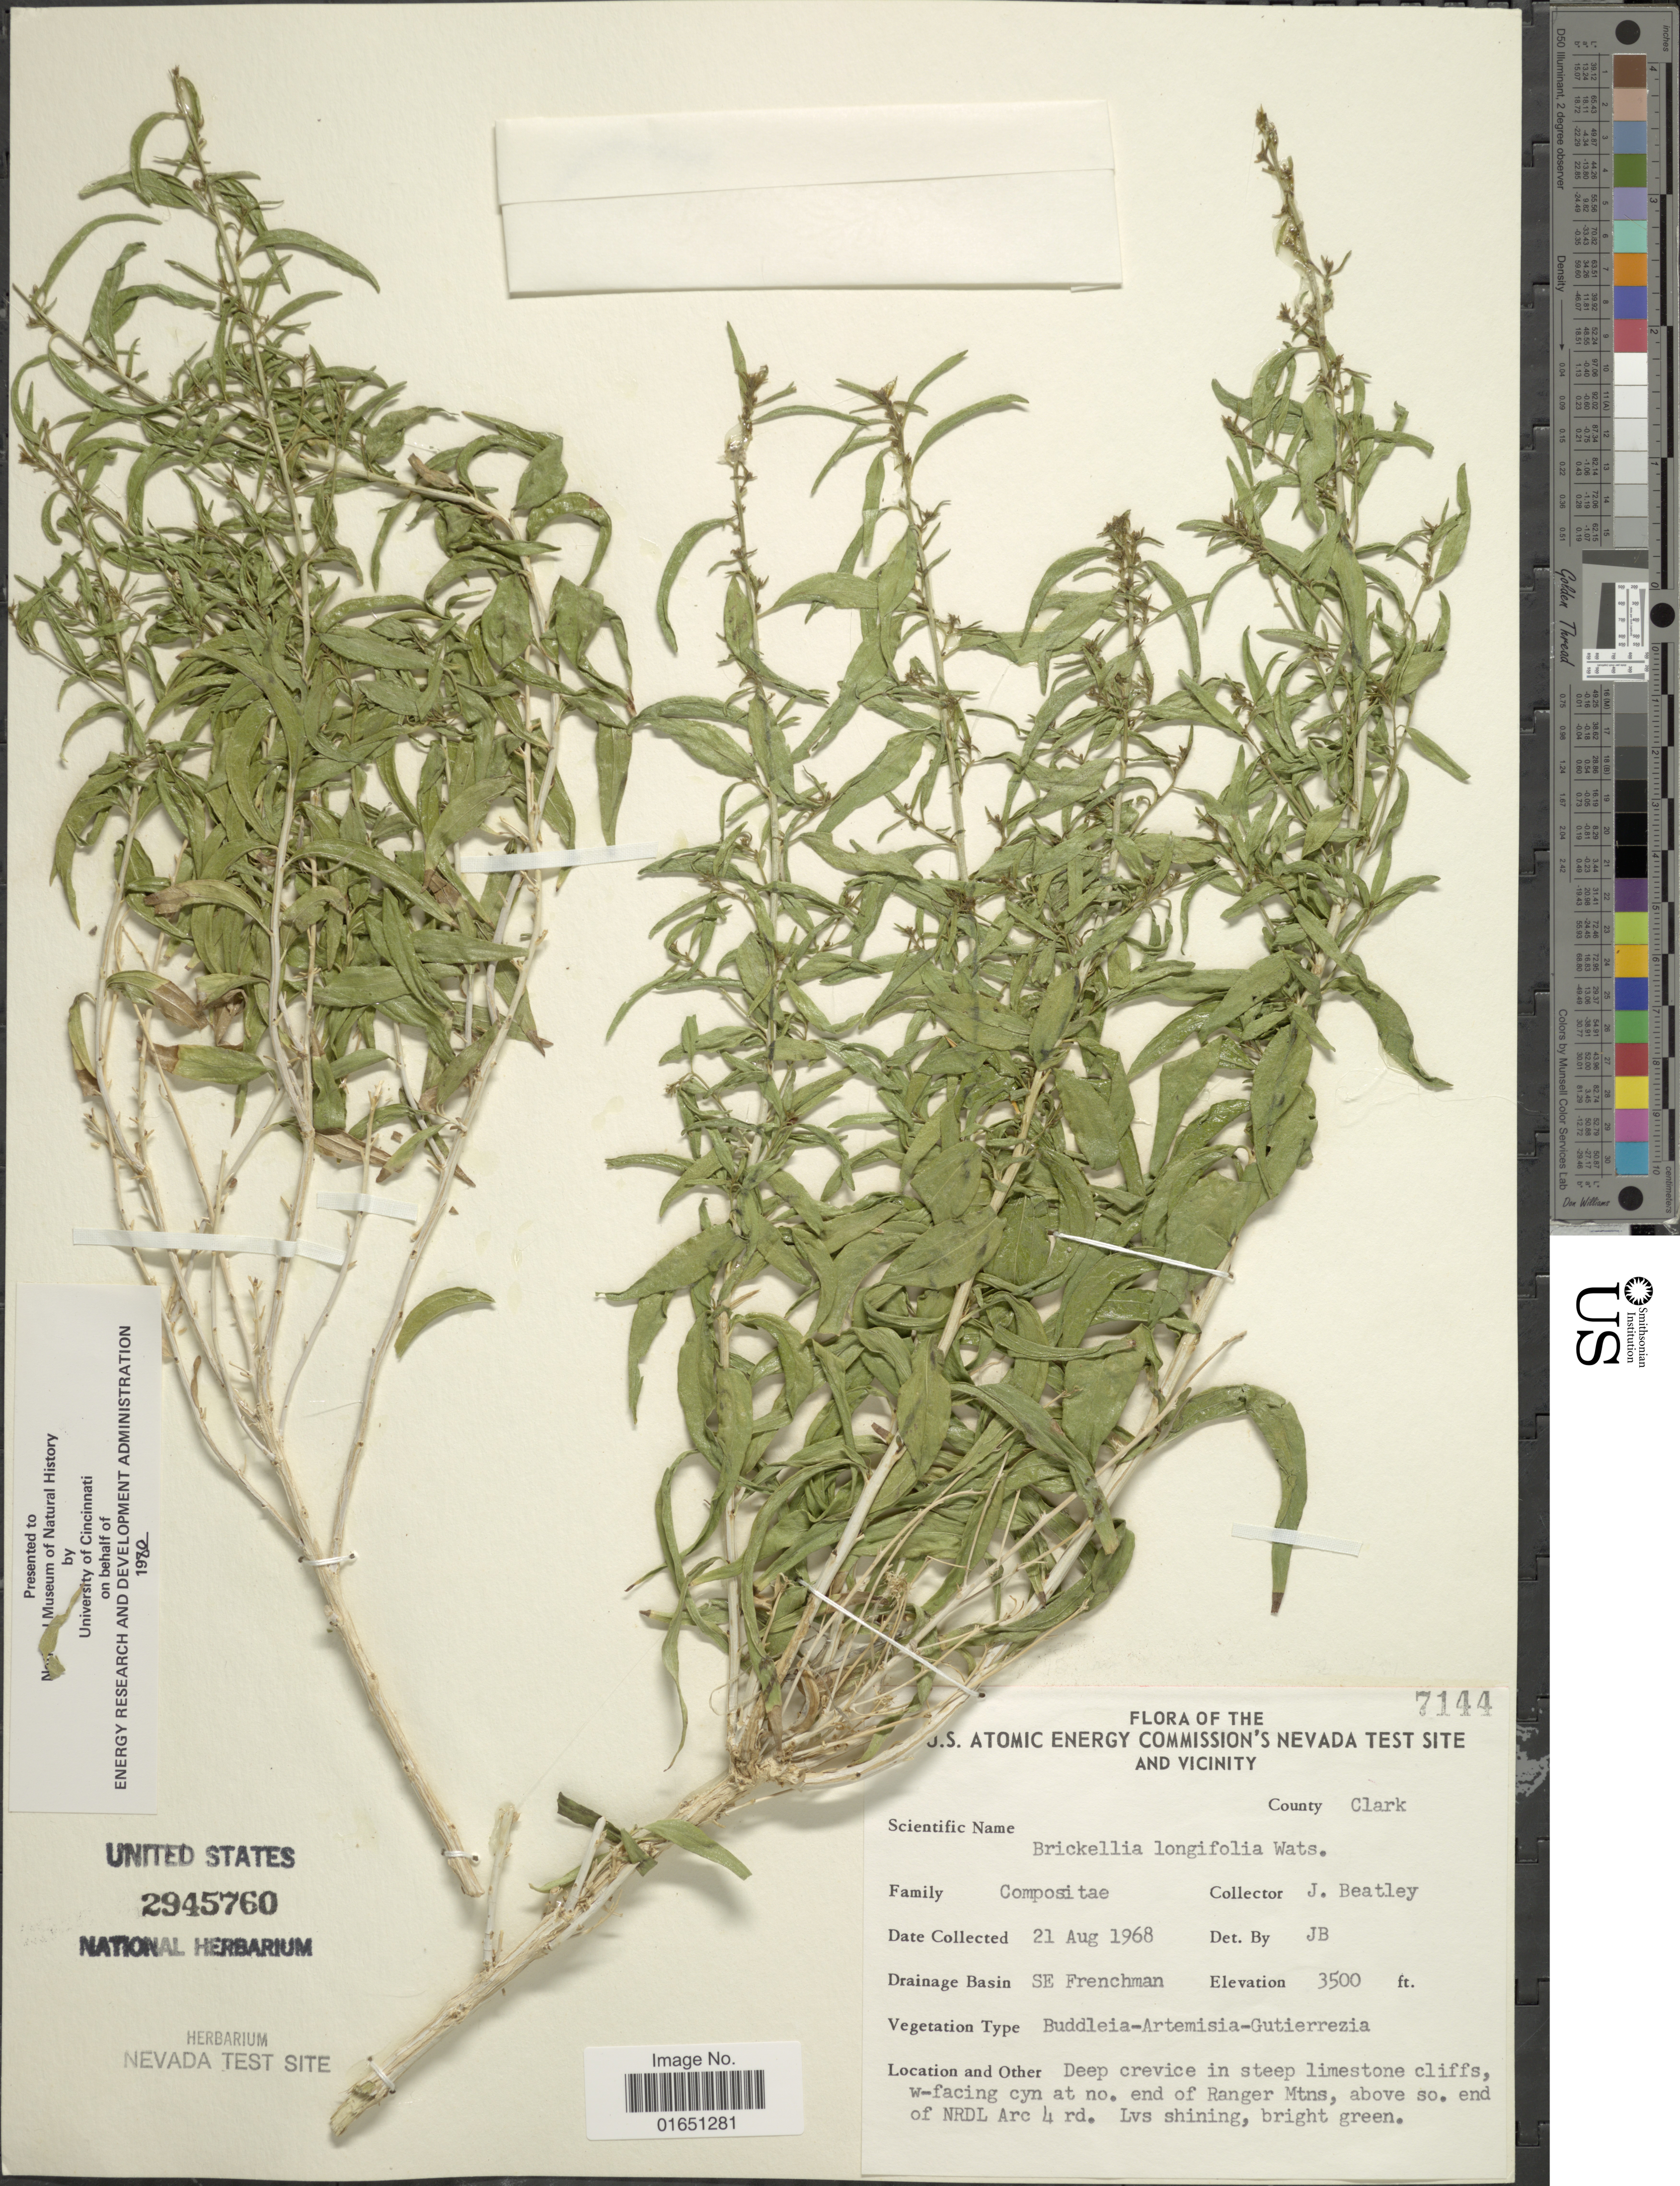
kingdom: Plantae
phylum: Tracheophyta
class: Magnoliopsida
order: Asterales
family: Asteraceae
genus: Brickellia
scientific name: Brickellia longifolia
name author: S. Watson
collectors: J. C. Beatley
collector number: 7144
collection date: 1968-08-21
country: United States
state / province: Nevada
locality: U. S. Atomic Energy Commission's Nevada Test Site and Vicinity County Nye, Drainage Basin: SE Frenchman, Deep crevice in steep limestone cliffs, w-facing cyn at no. end of Ranger Mtns, above so. end of NRDL Arc 4 rd.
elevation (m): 1067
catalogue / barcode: US 2945760